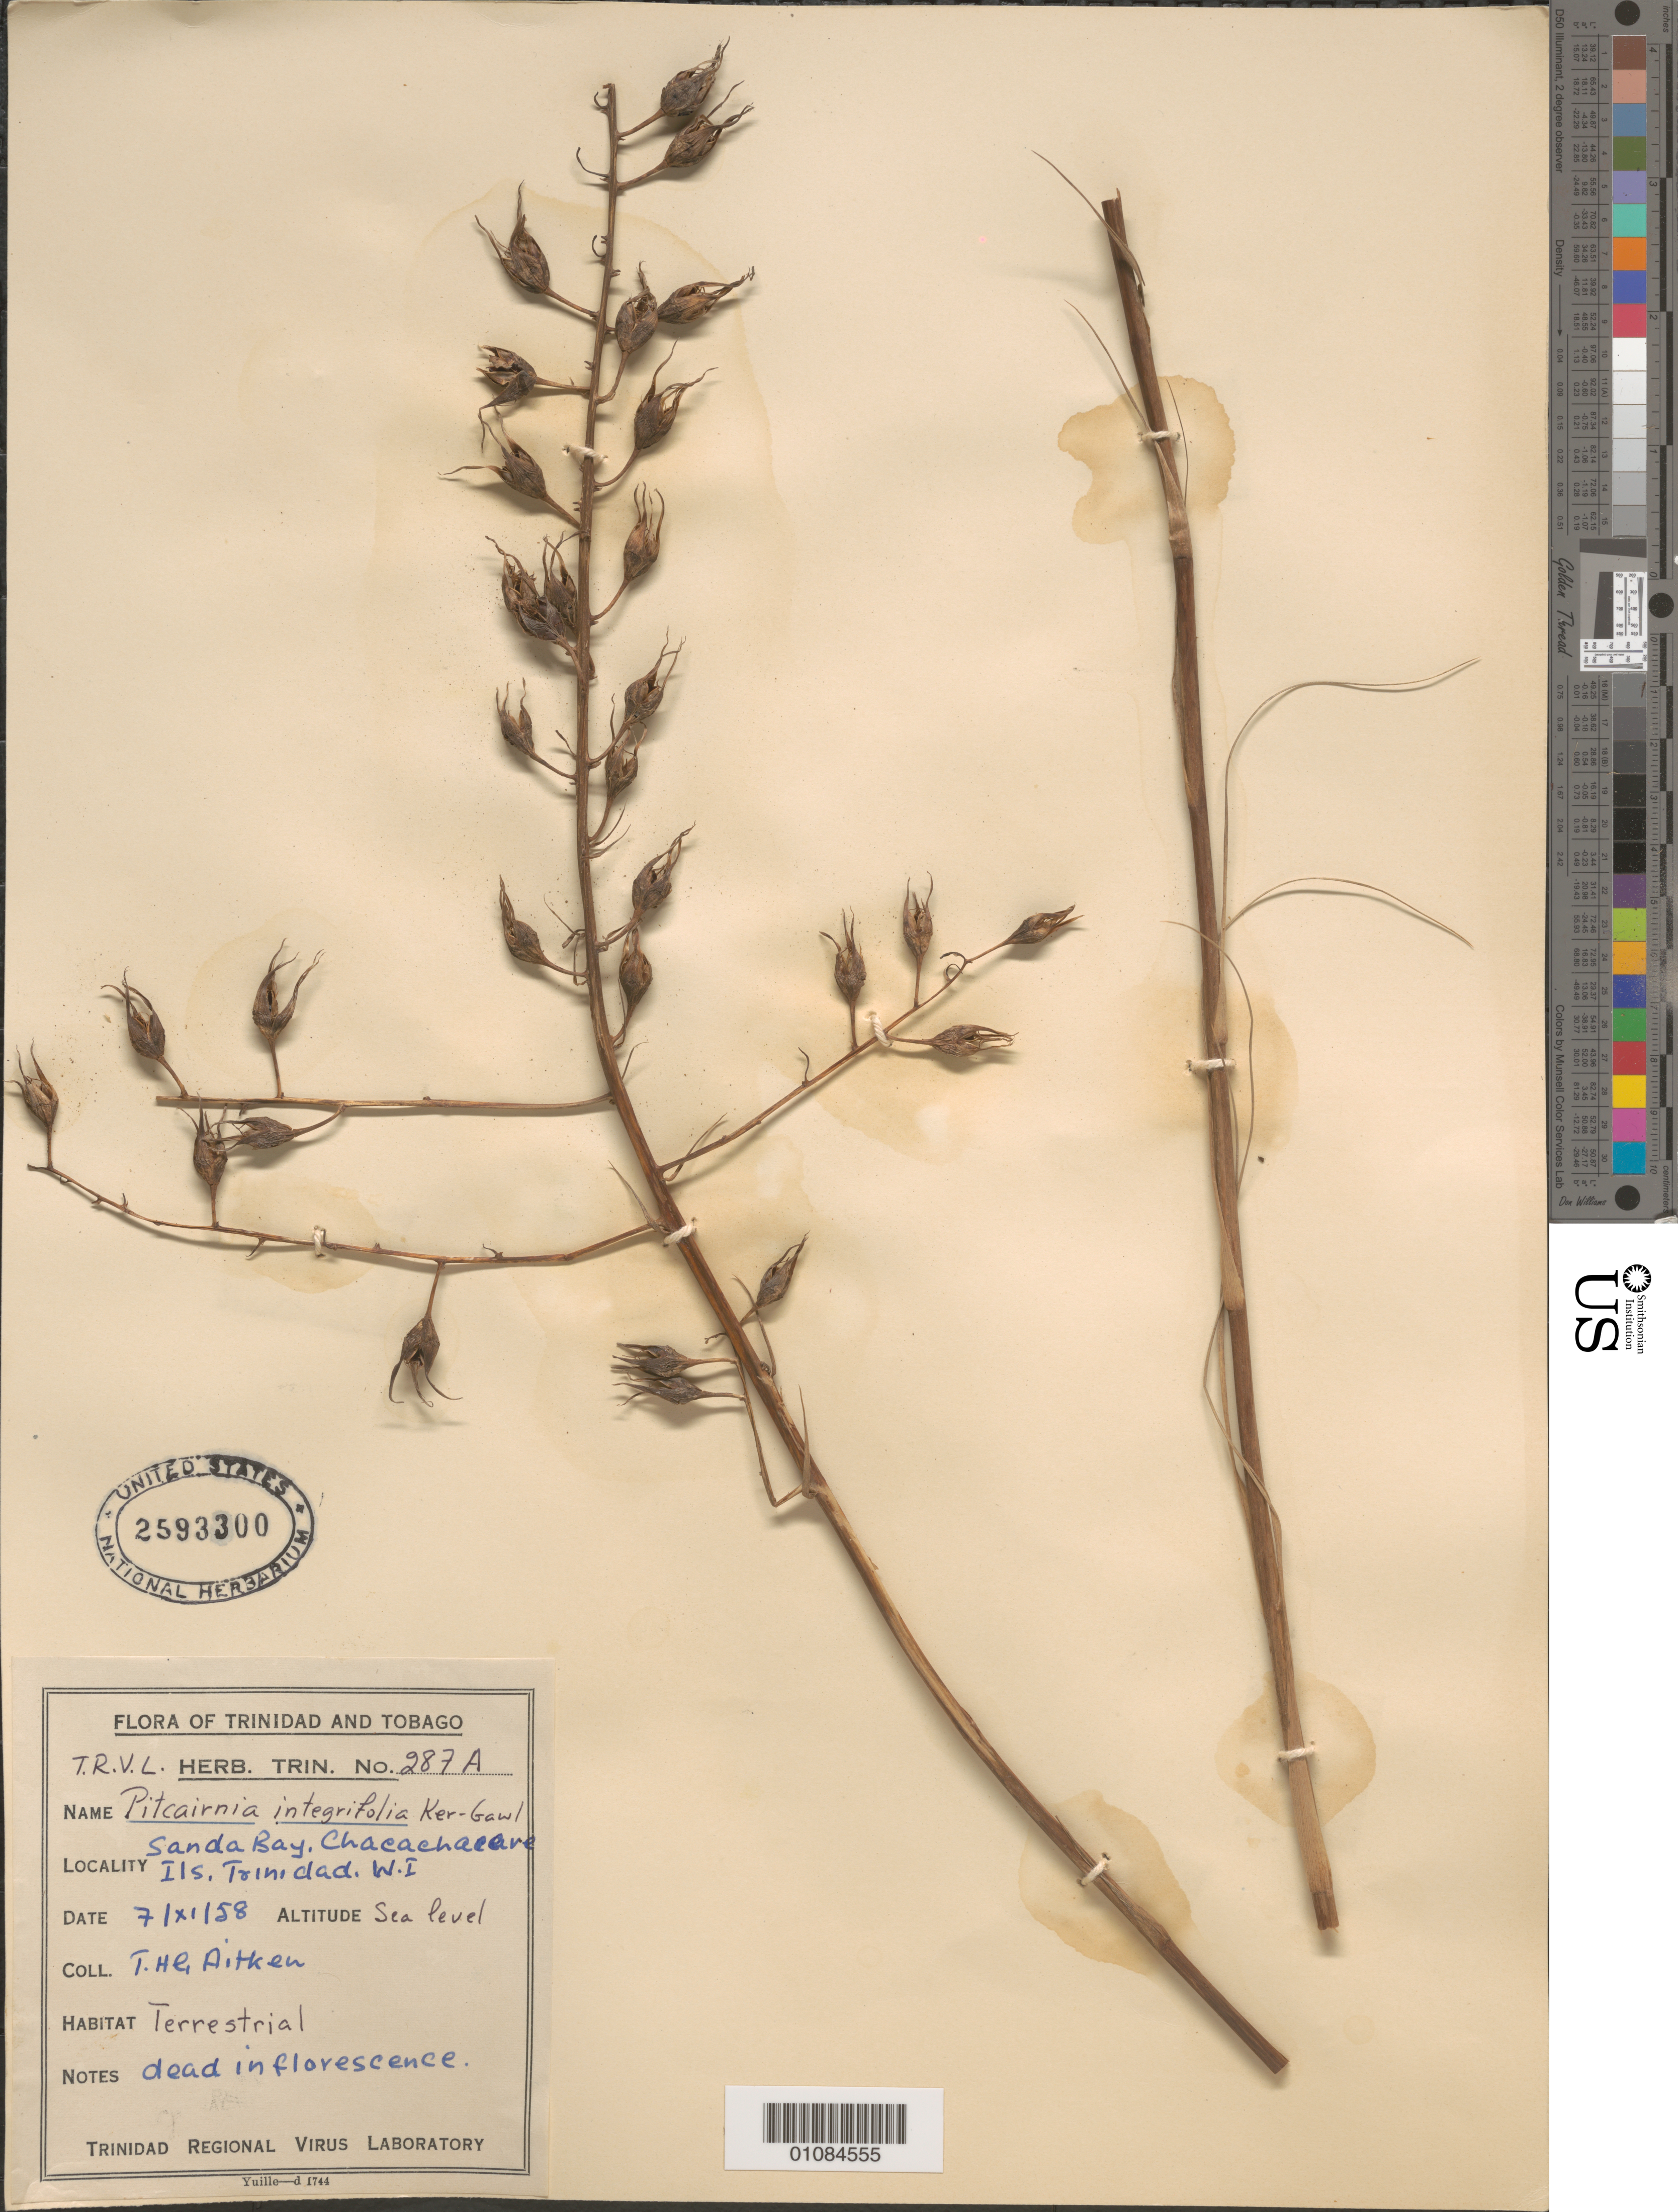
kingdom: Plantae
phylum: Tracheophyta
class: Liliopsida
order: Poales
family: Bromeliaceae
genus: Pitcairnia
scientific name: Pitcairnia integrifolia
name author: Ker Gawl.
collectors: T. Aitken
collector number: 287A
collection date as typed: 07 Nov 1958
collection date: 1958-11-07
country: Trinidad and Tobago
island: Chacachacare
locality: Sanda Bay, Chacachacare Ils.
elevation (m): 0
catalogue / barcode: US 2593300